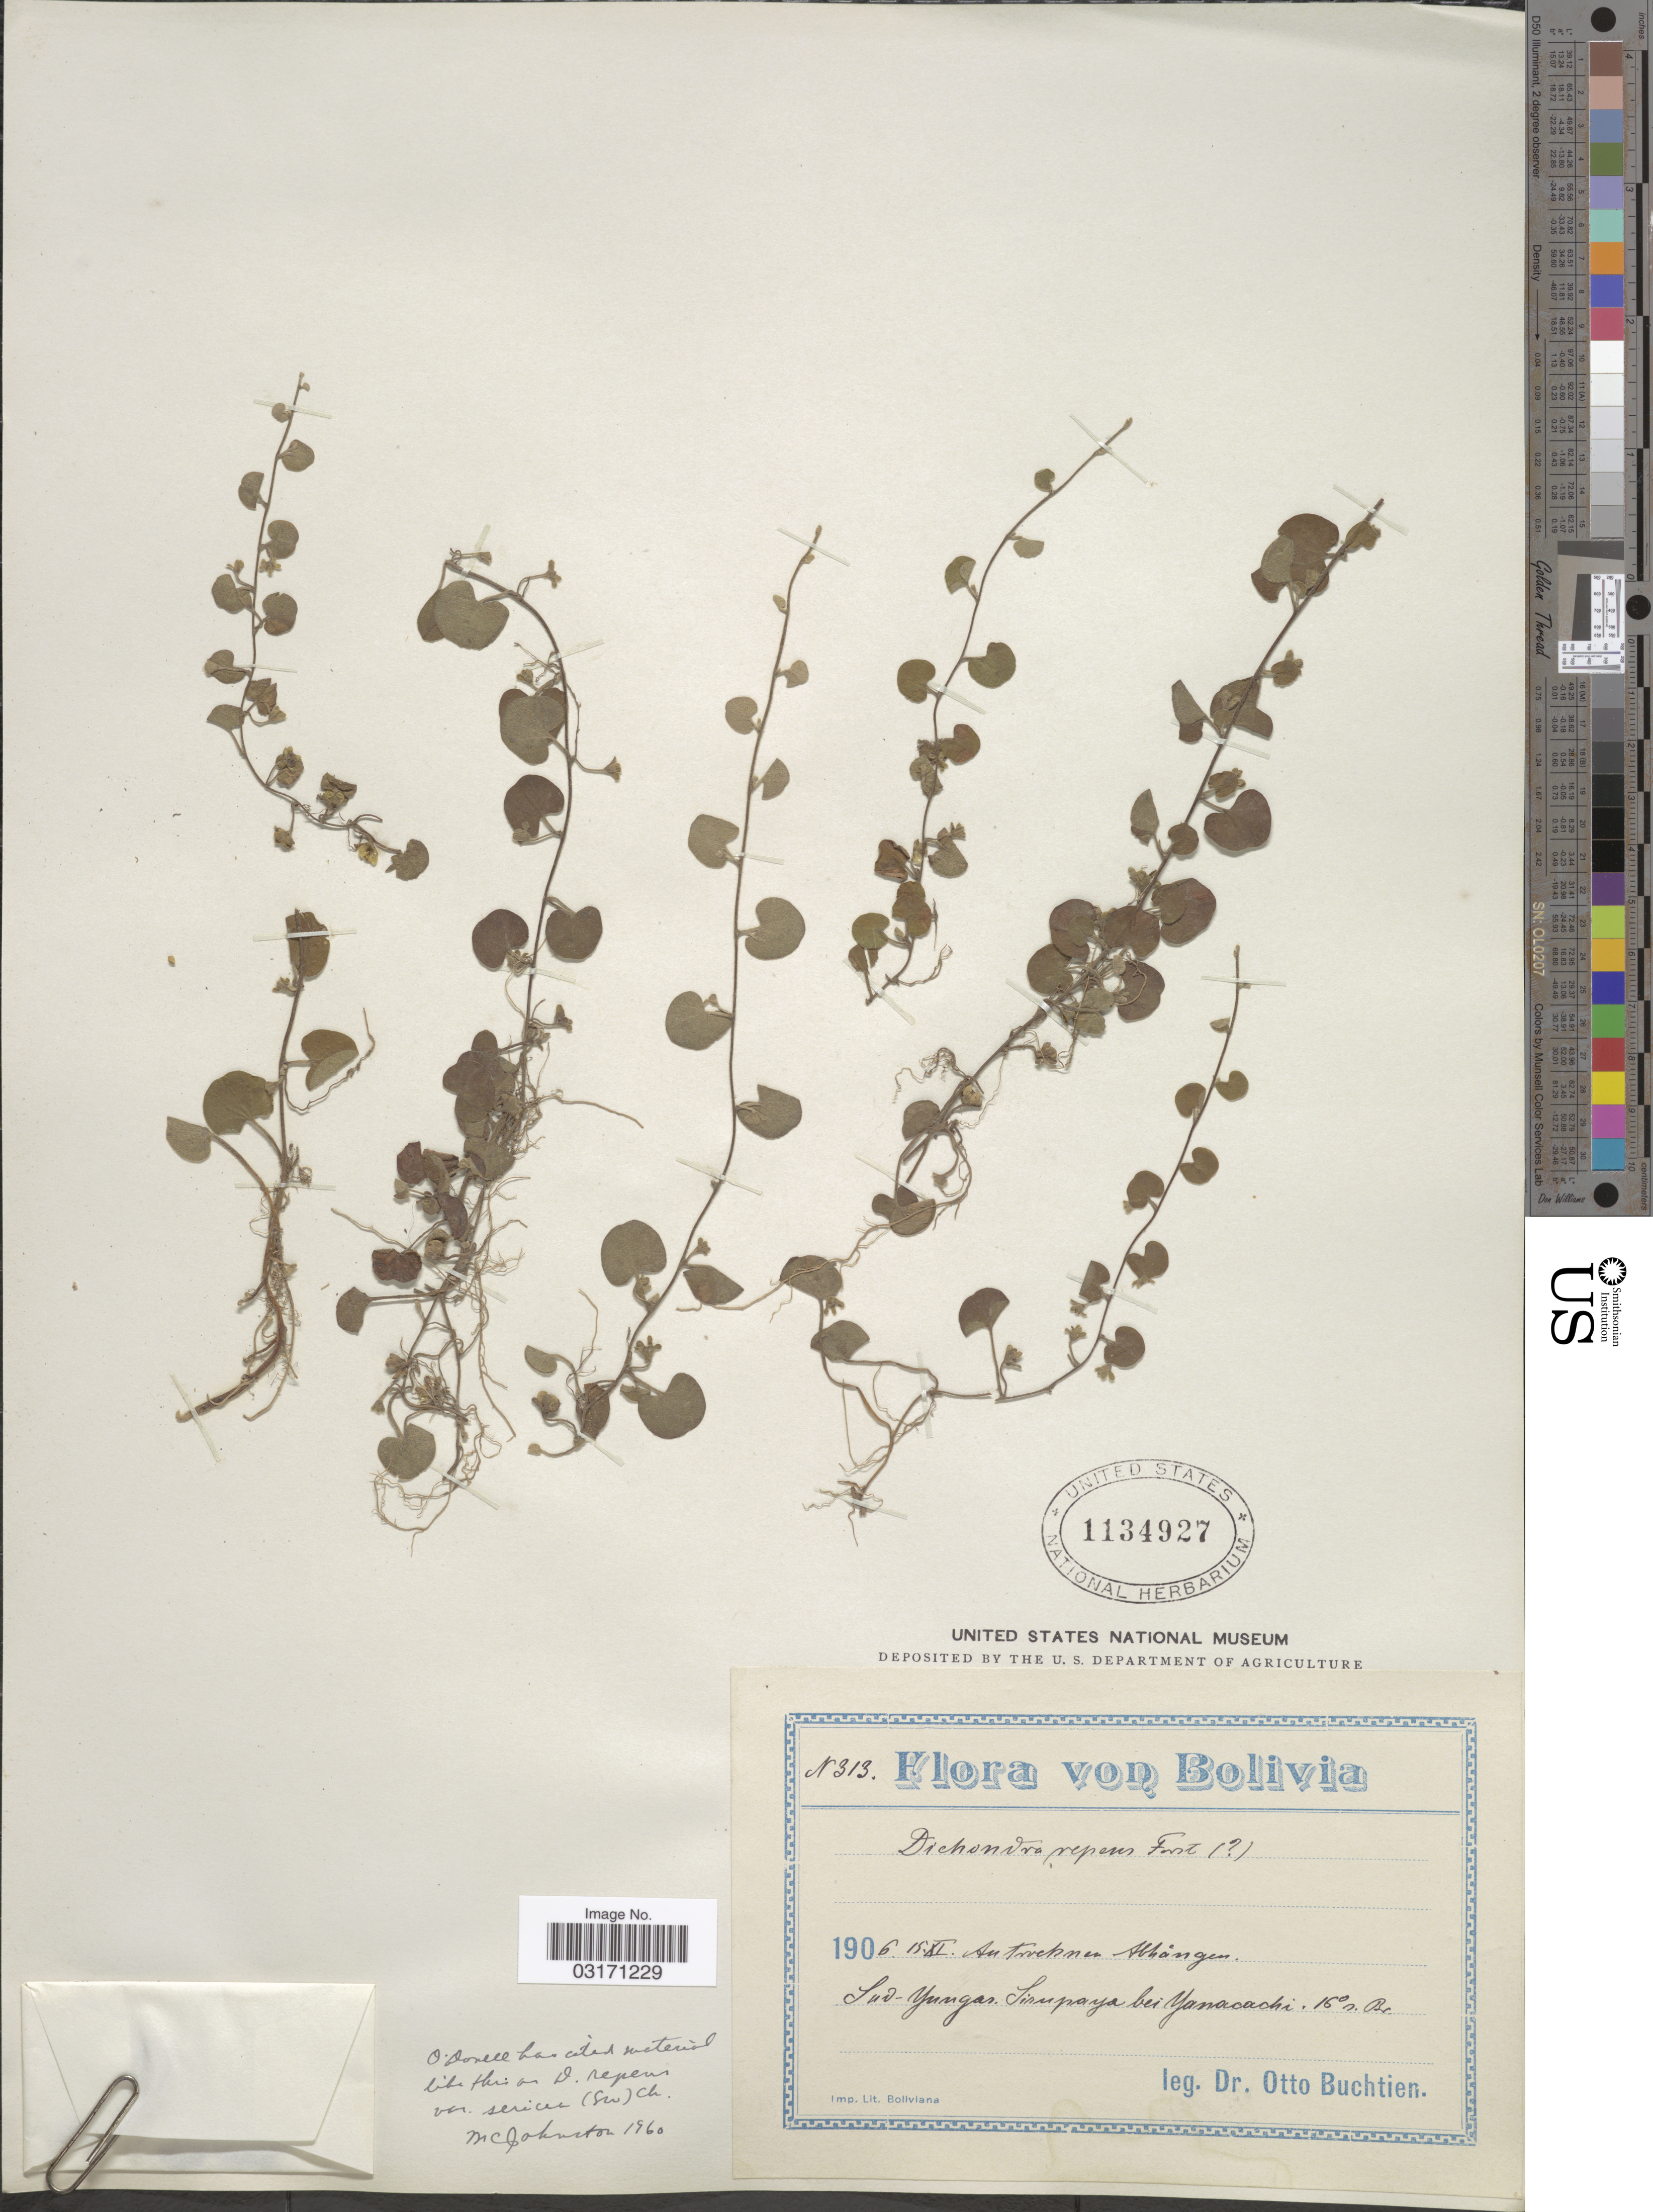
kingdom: Plantae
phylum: Tracheophyta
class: Magnoliopsida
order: Solanales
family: Convolvulaceae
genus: Dichondra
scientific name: Dichondra repens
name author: J.R. Forst. & G. Forst.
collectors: O. Buchtien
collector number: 313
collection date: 1906-11-15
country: Bolivia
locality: An trocknen Abhängen. Sud-Yungas. Sirupaya bei Yanacachi. 15° n Br.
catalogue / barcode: US 1134927